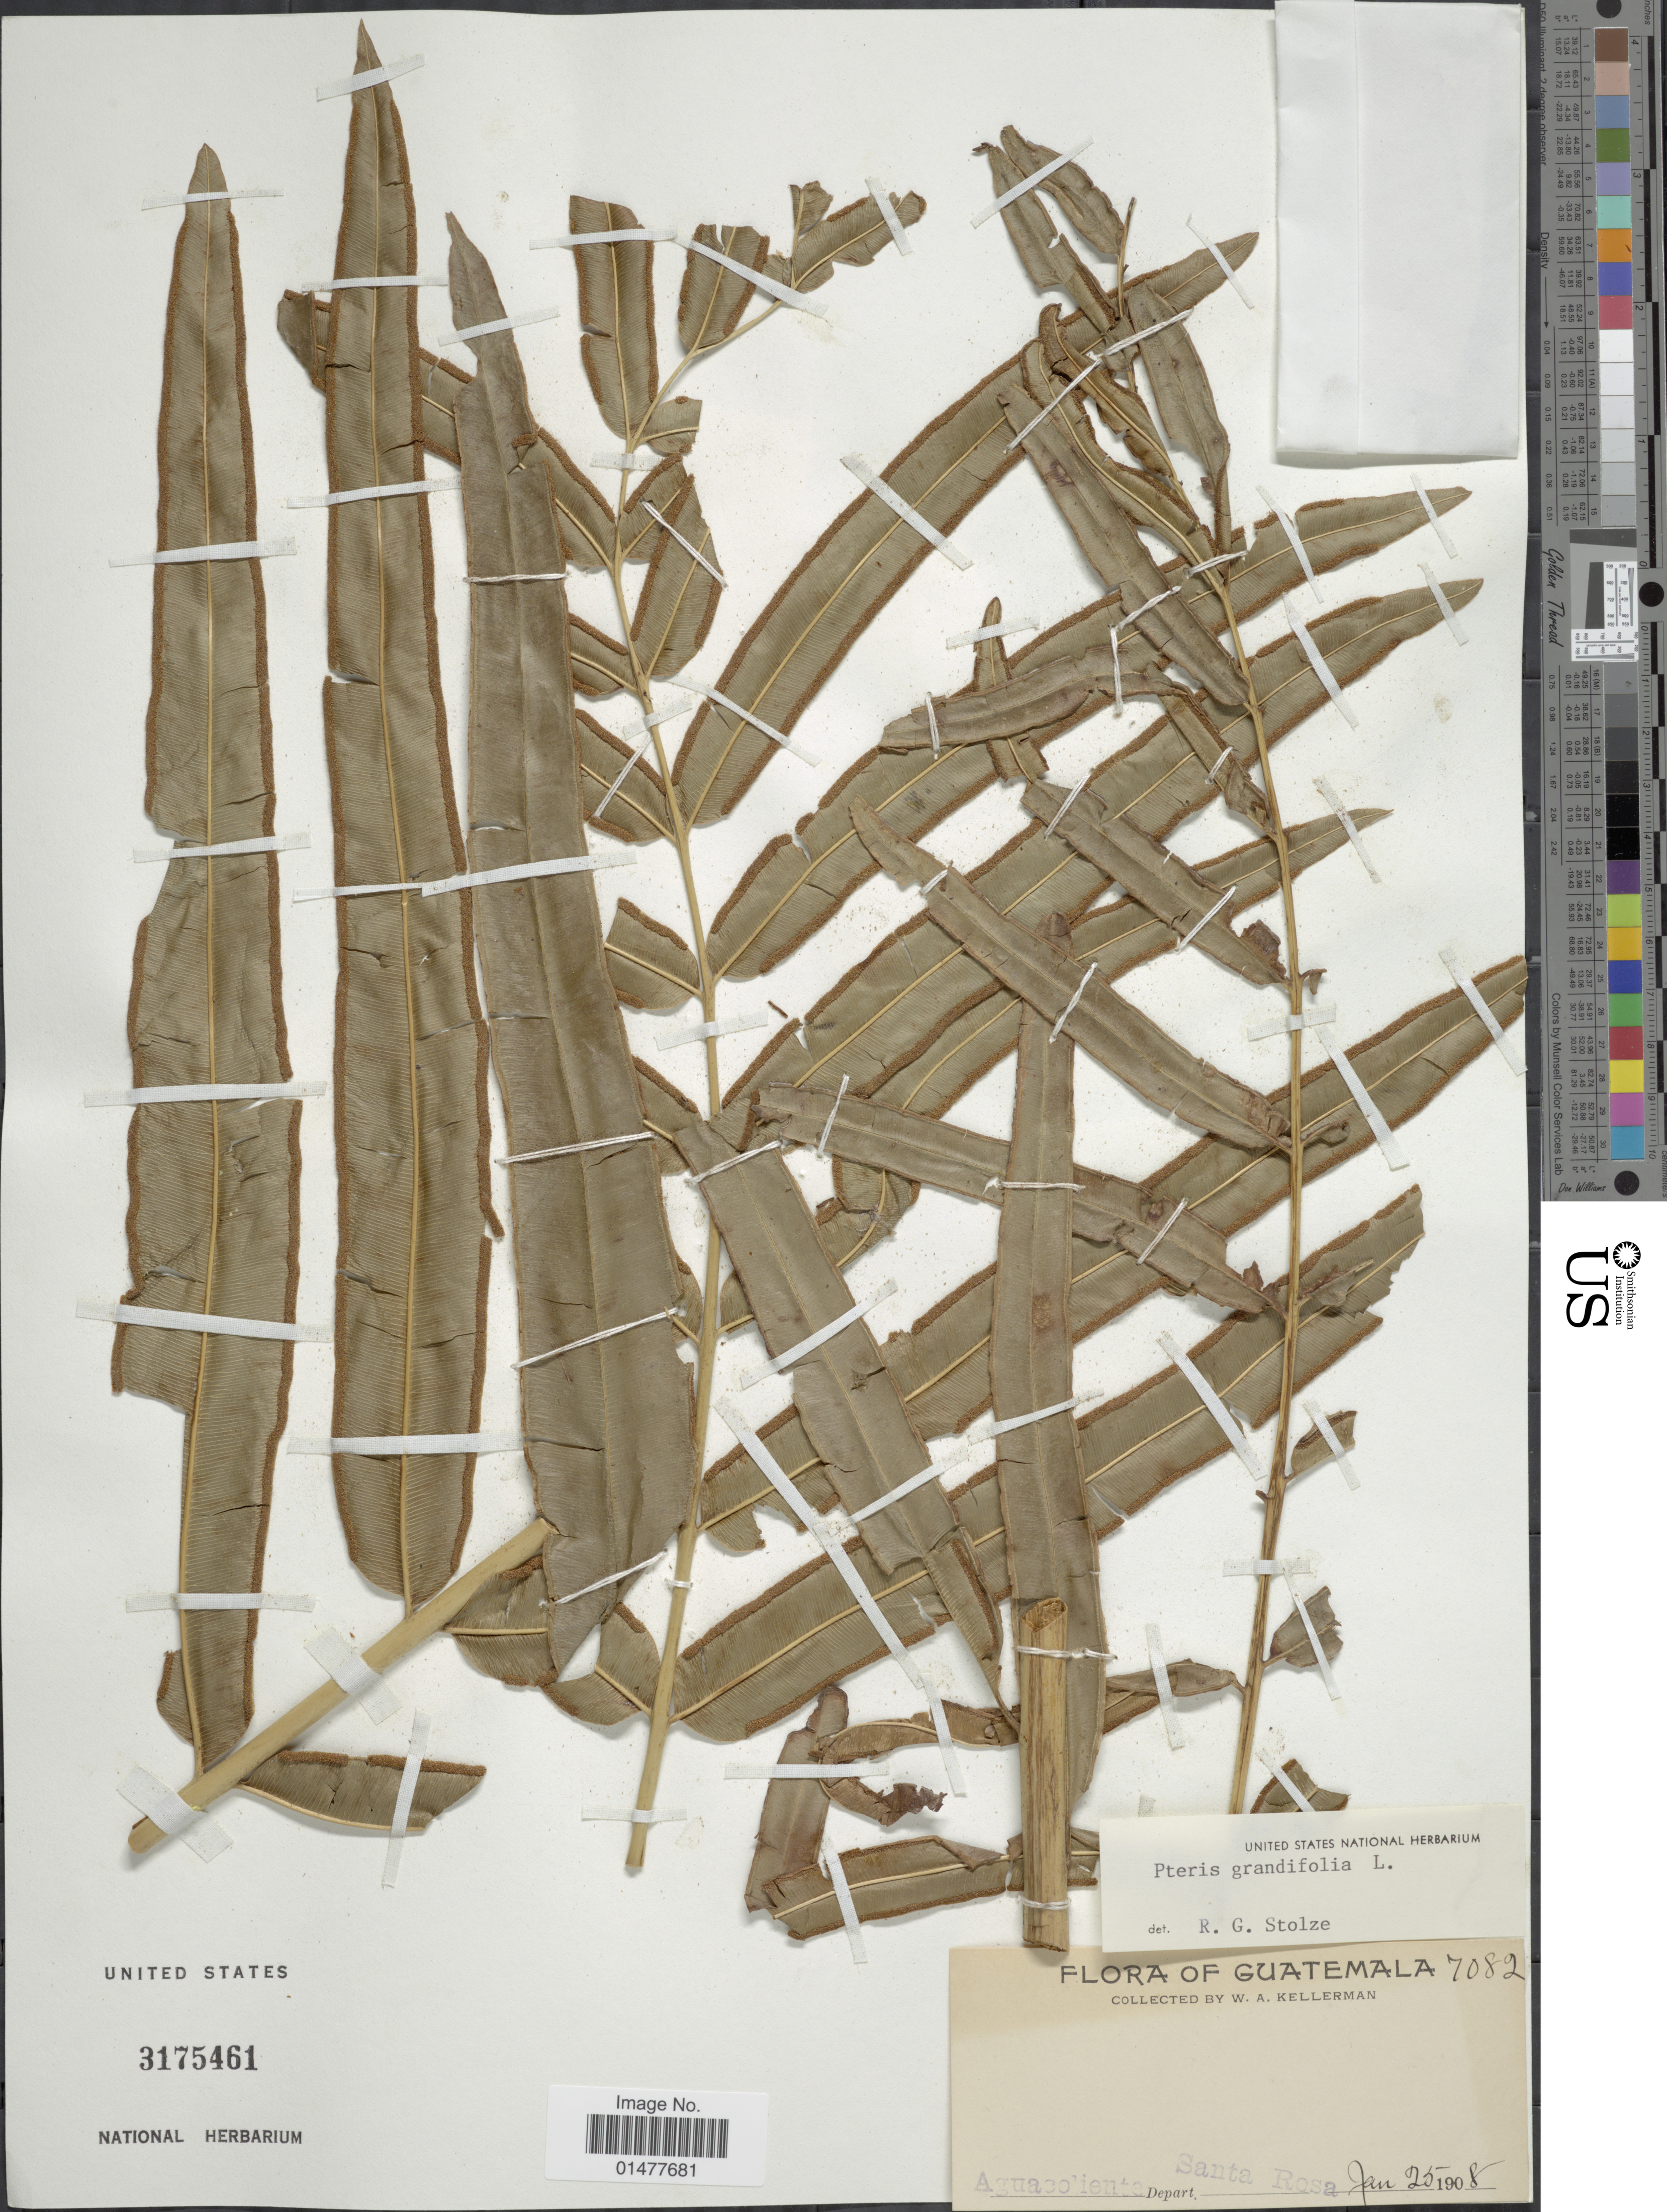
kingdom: Plantae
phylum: Tracheophyta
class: Polypodiopsida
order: Polypodiales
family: Pteridaceae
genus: Pteris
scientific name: Pteris grandifolia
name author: L.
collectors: W. Kellerman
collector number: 7082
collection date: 1908-01-25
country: Guatemala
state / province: Santa Rosa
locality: Aguasoliente.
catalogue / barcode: US 3175461